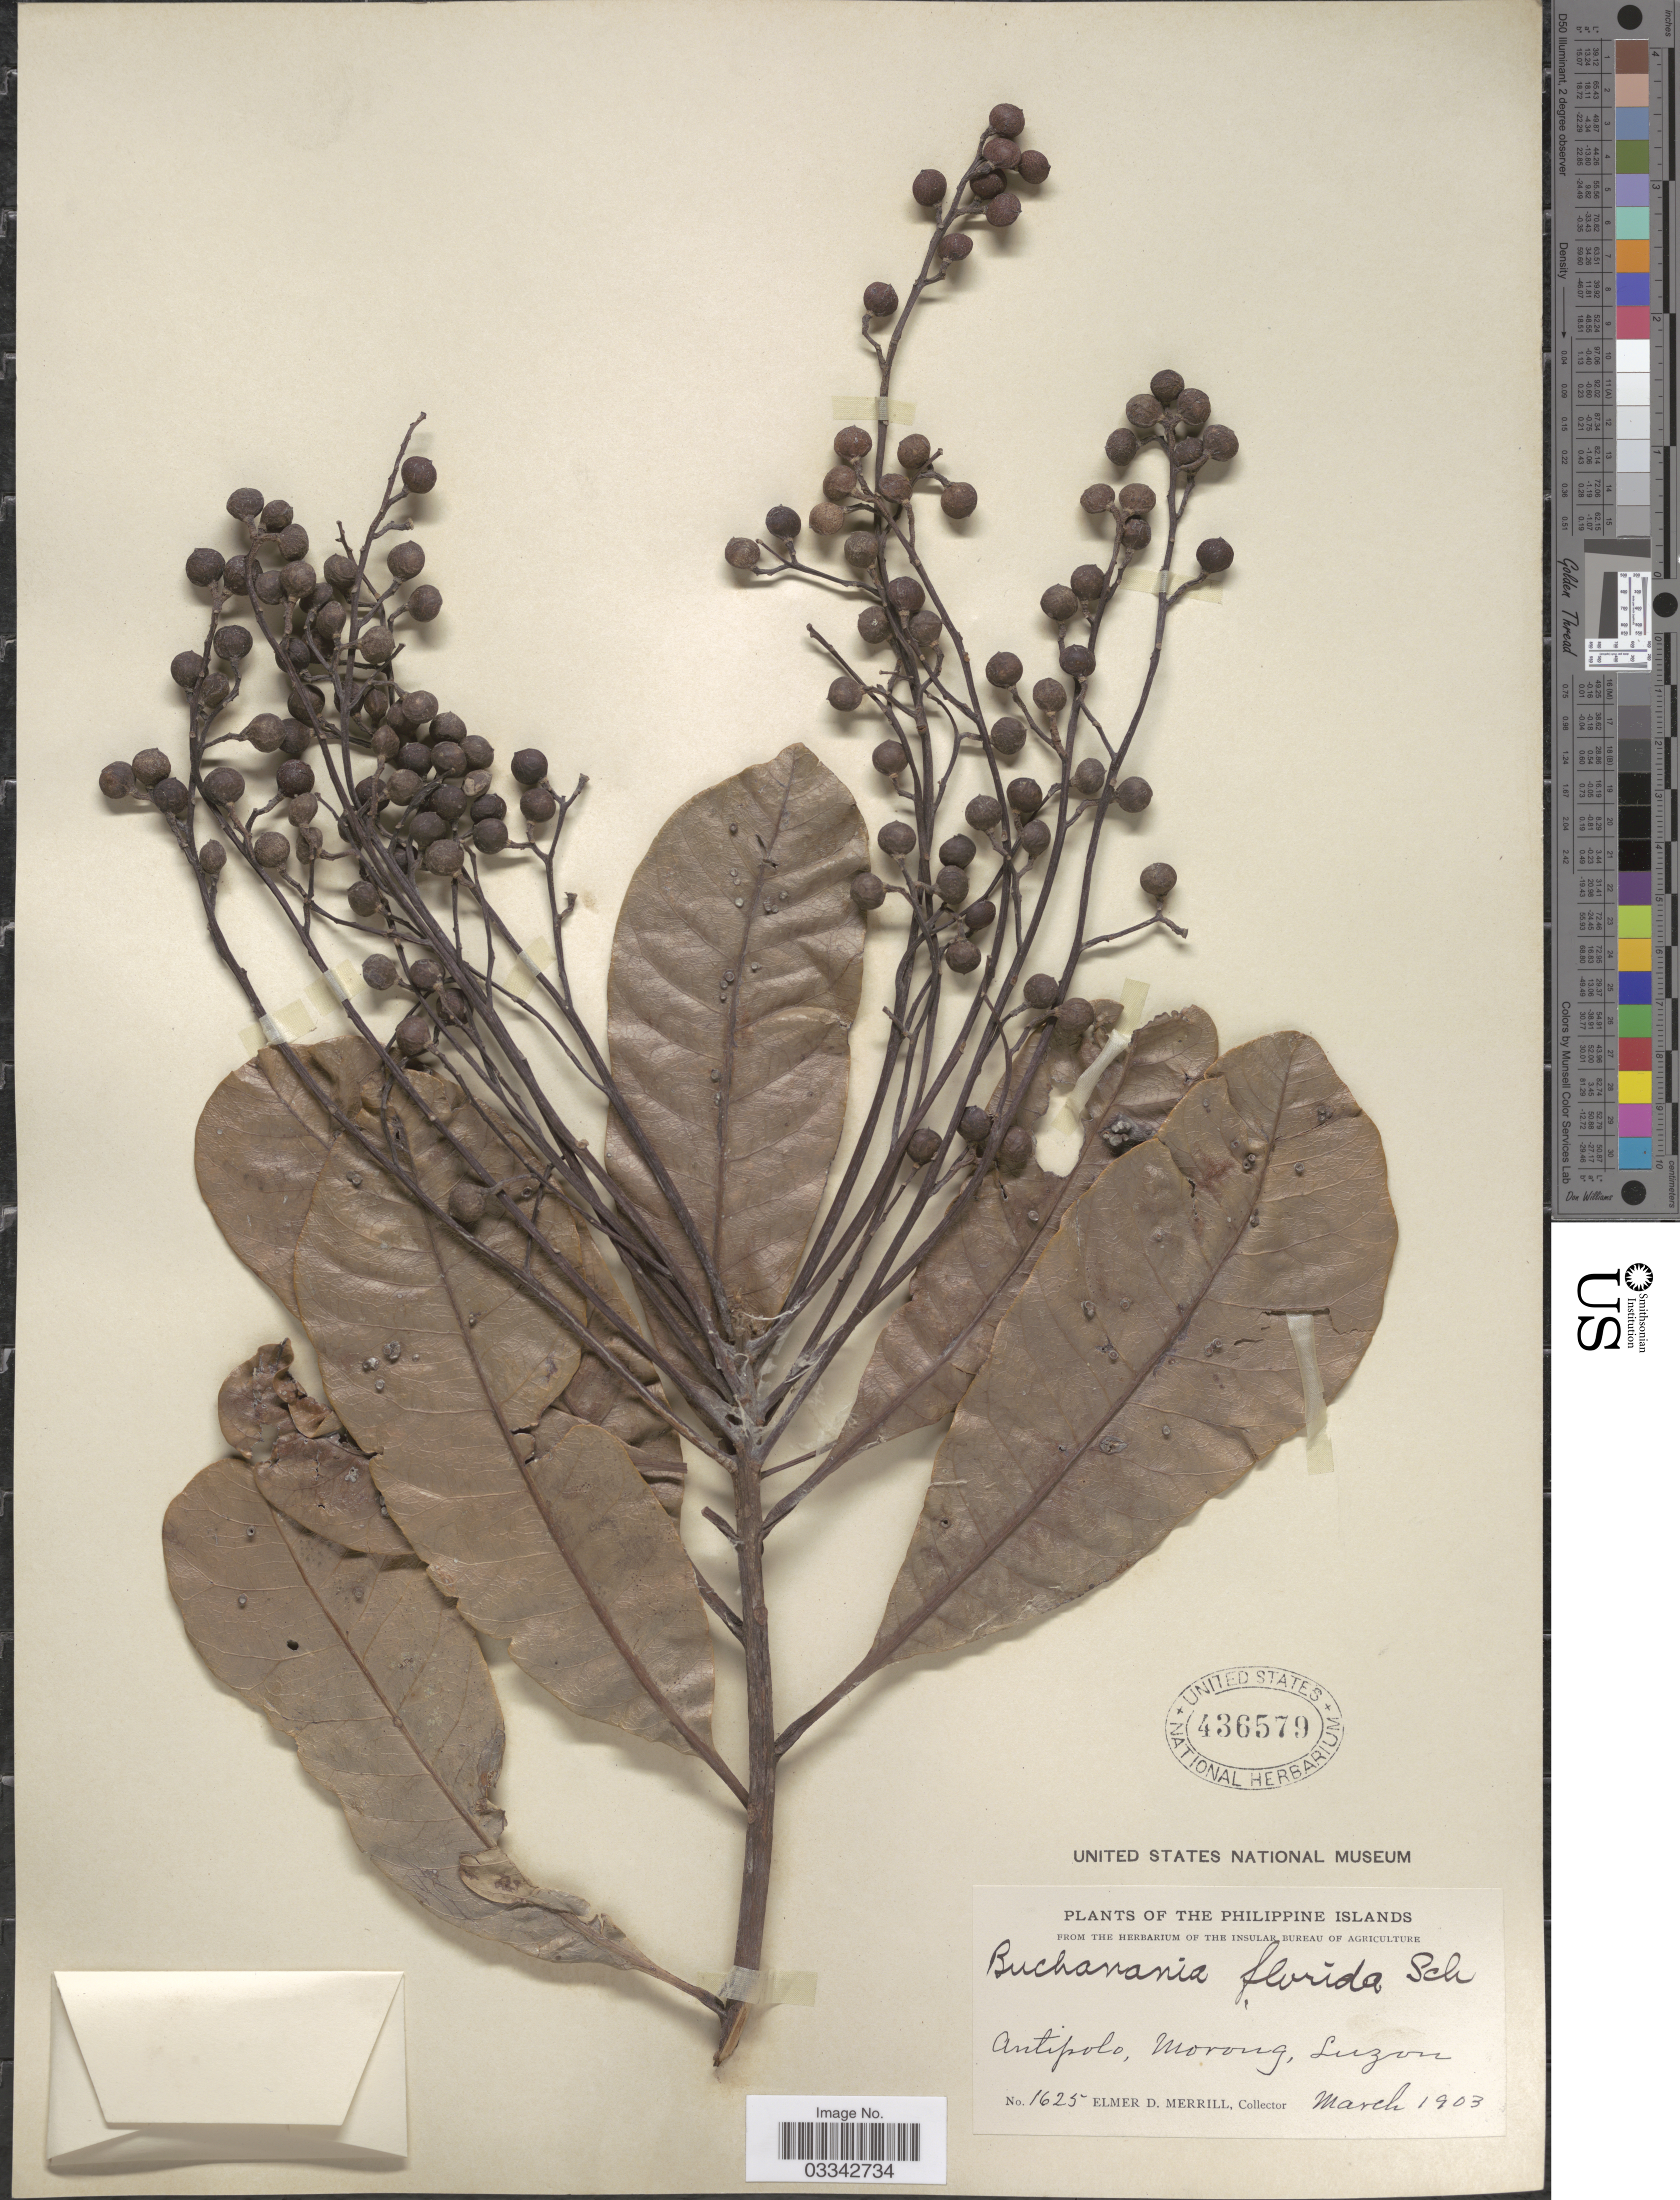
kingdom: Plantae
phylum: Tracheophyta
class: Magnoliopsida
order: Sapindales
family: Anacardiaceae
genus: Buchanania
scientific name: Buchanania arborescens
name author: (Blume) Blume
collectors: E. D. Merrill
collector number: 1625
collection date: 1903-03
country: Philippines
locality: The Philippine Islands. Antipolo, Morong, Luzon.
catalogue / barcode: US 436579